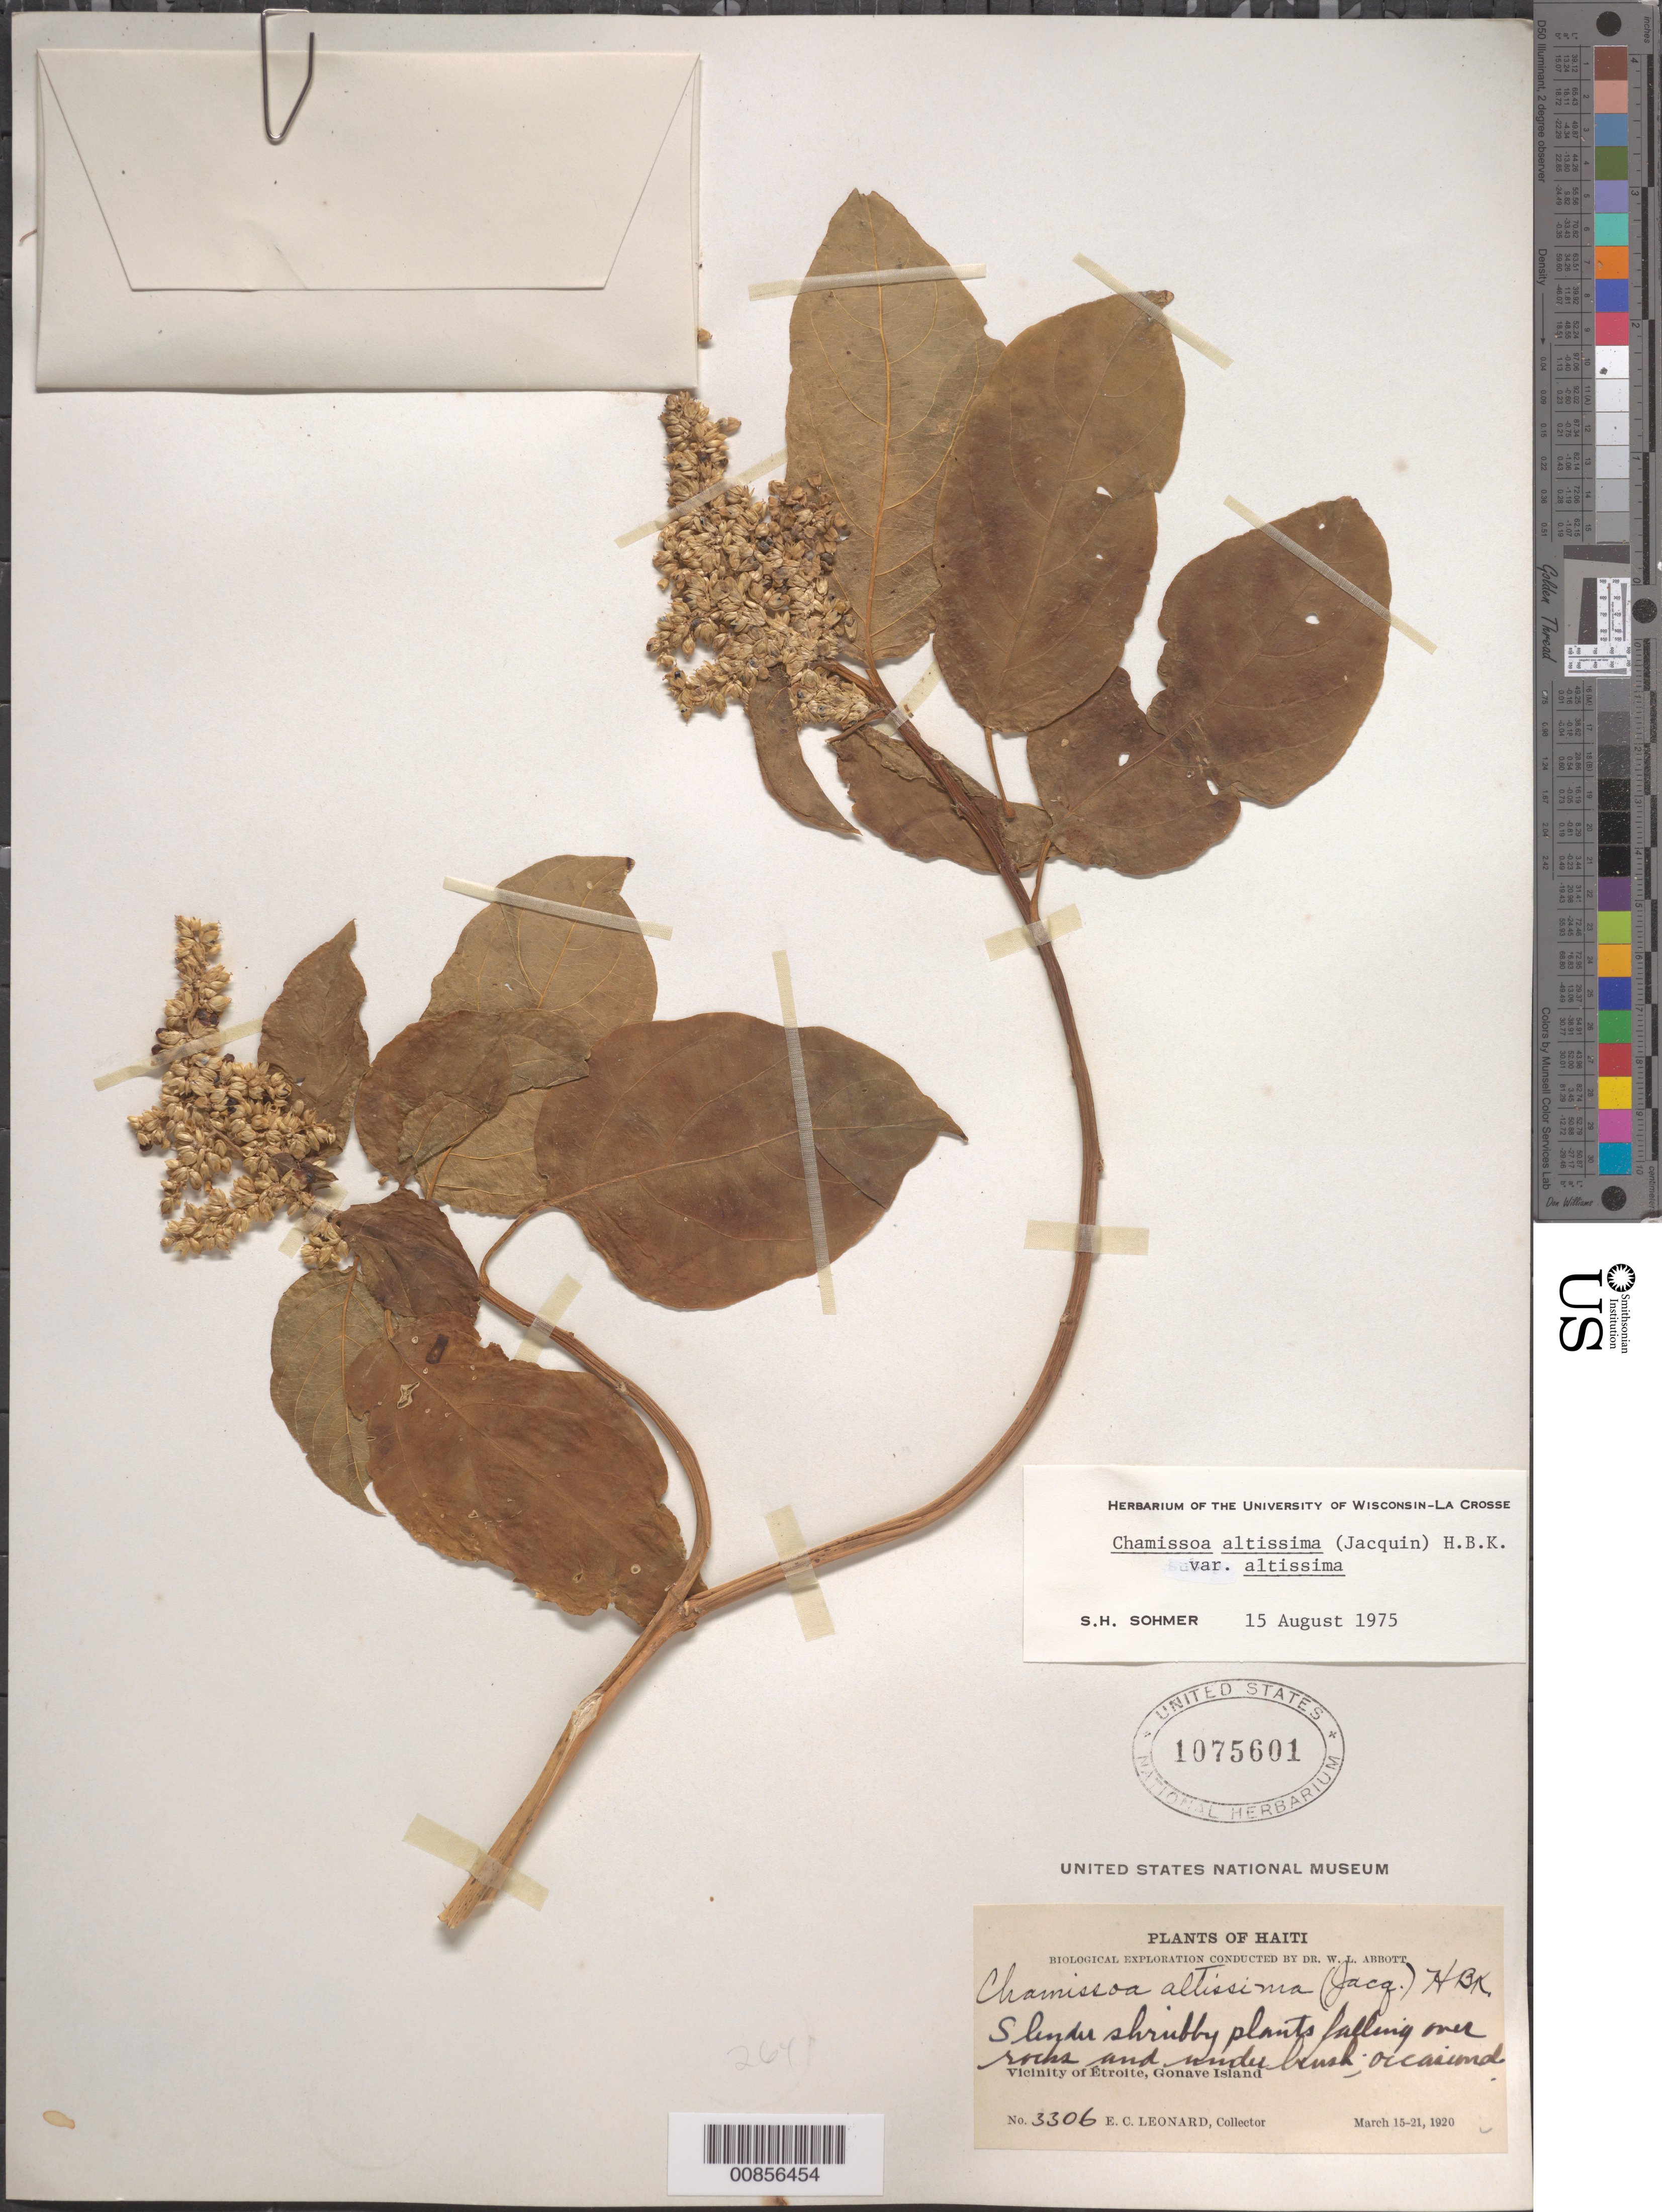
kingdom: Plantae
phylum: Tracheophyta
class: Magnoliopsida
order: Caryophyllales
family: Amaranthaceae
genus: Chamissoa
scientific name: Chamissoa altissima var. altissima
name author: (Jacq.) Kunth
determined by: Sohmer, S. H.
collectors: E. C. Leonard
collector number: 3306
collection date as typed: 15 Mar 1920 to 21 Mar 1920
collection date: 1920-03-15/1920-03-21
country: Haiti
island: Gonave I.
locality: Vicinity of Étroite, Gonave Island.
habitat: Falling over rocks and underbrush.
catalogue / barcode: US 1075601